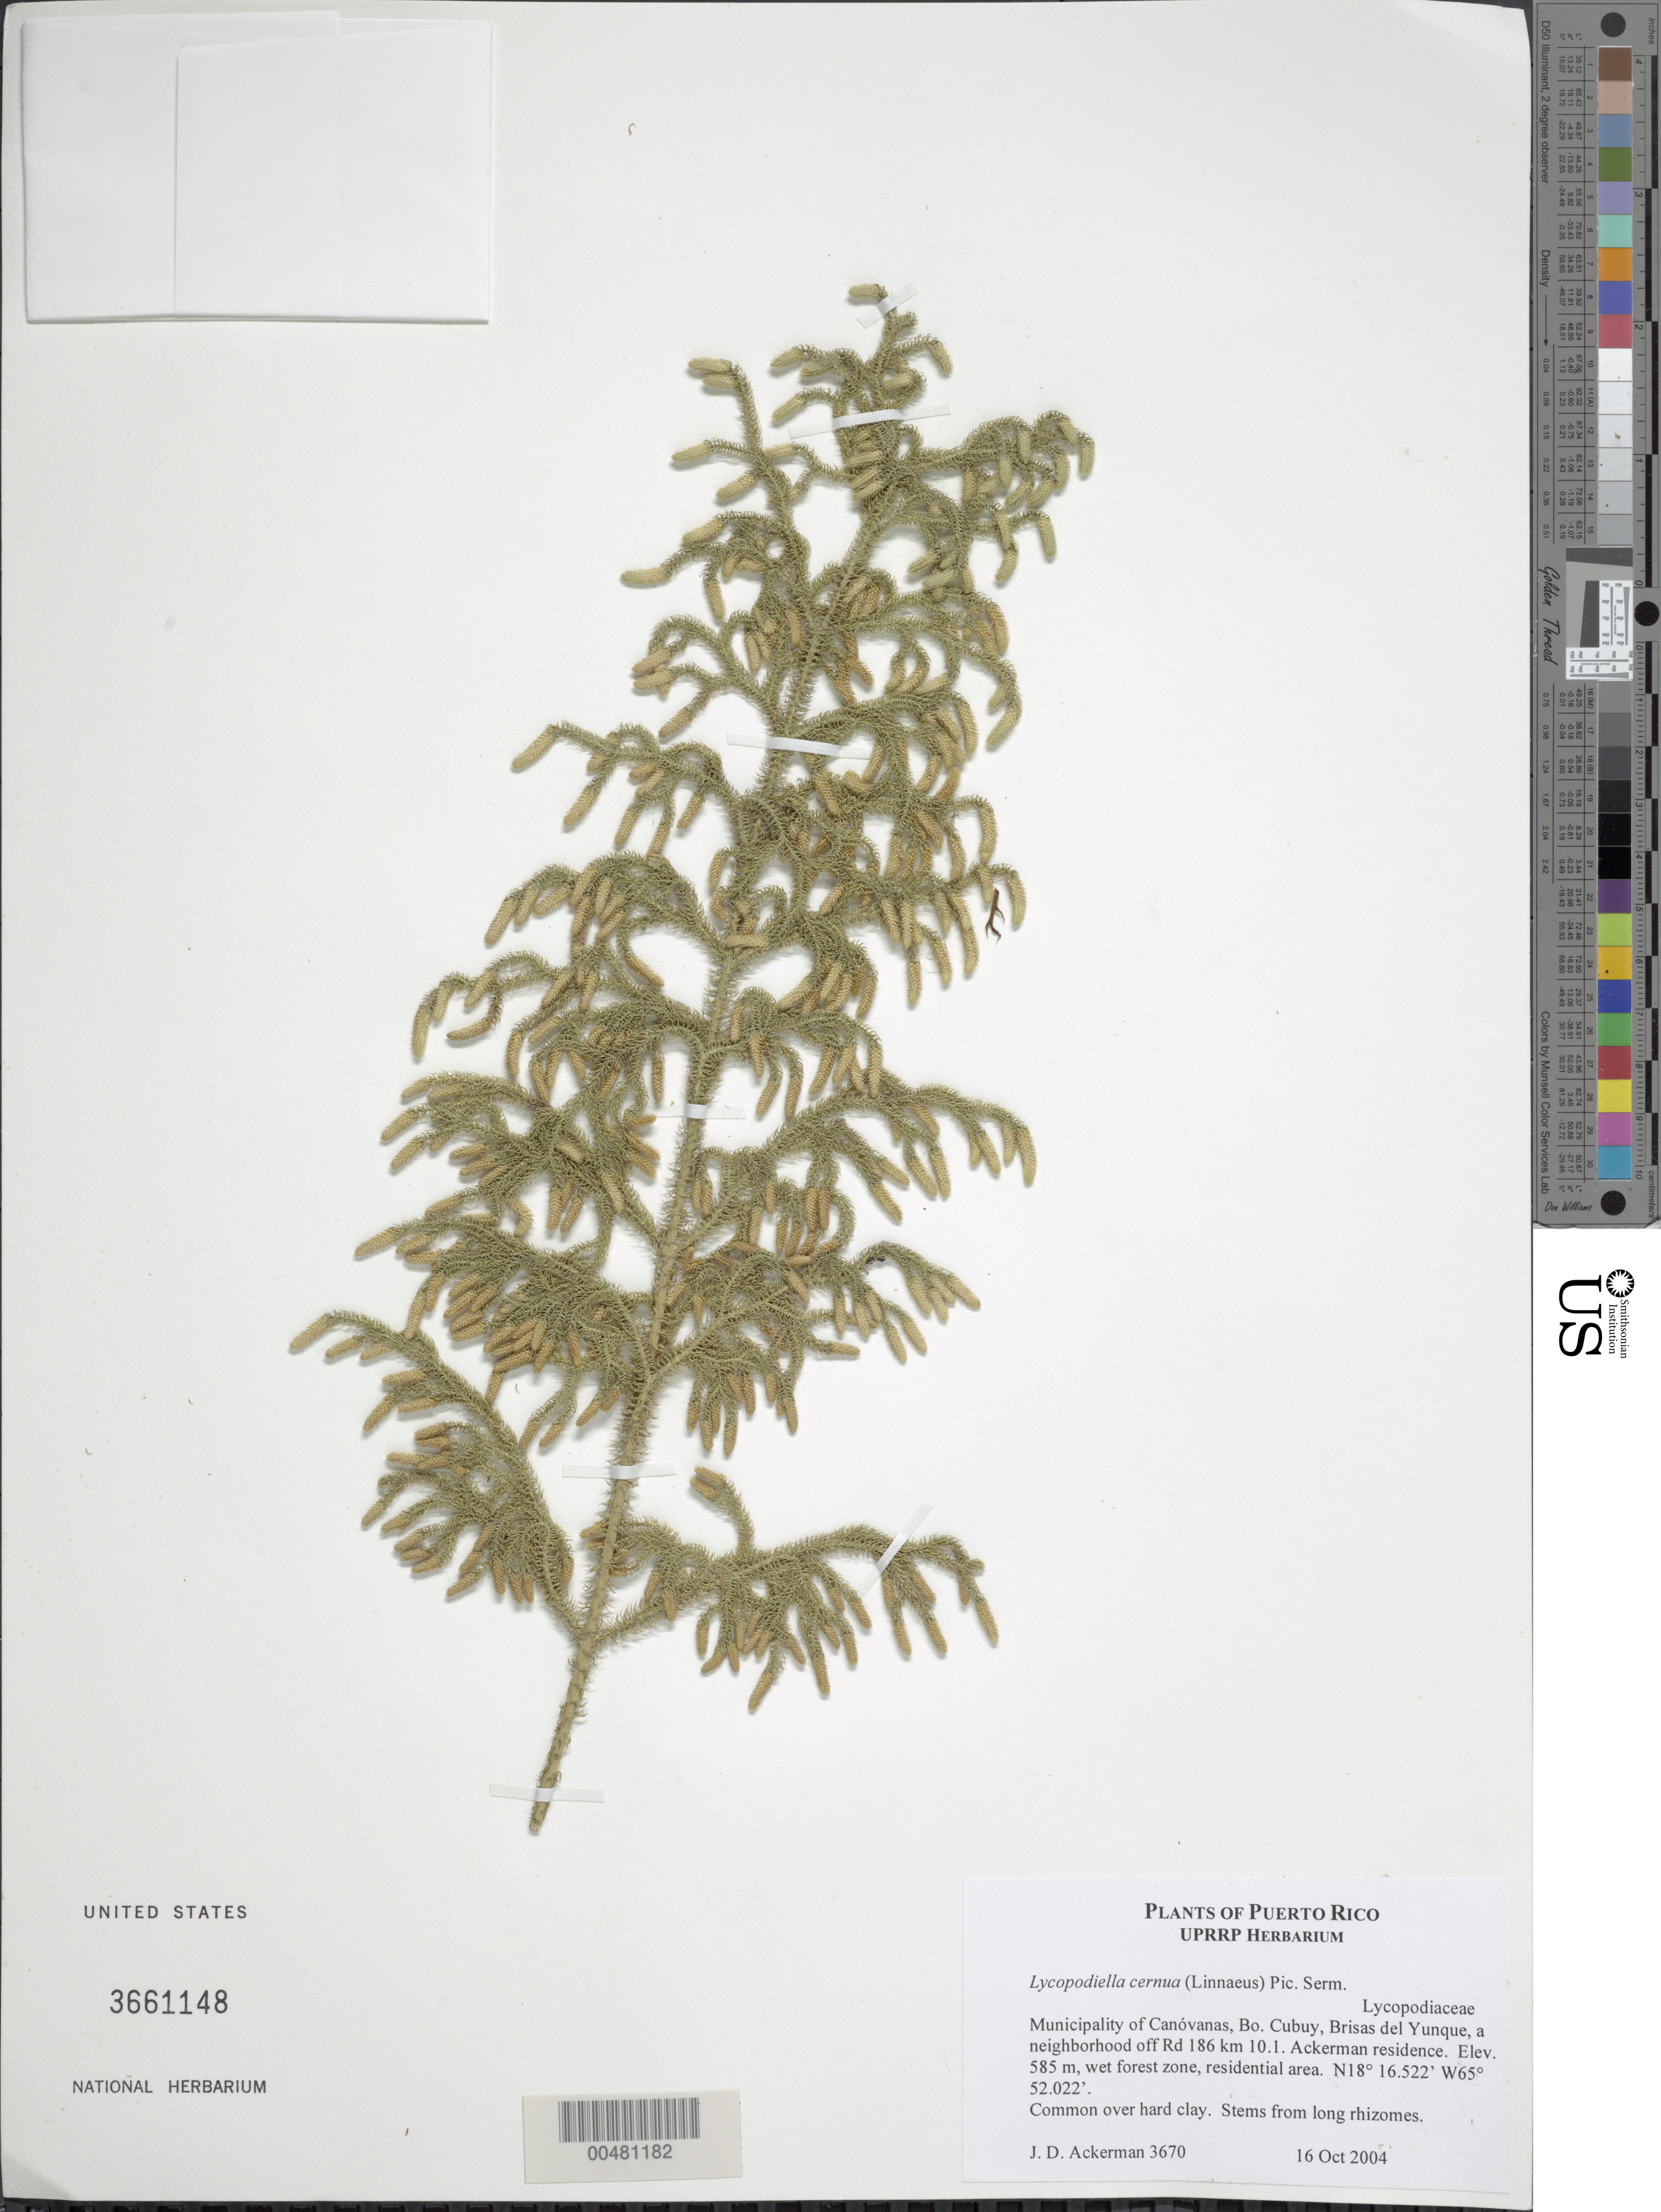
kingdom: Plantae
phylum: Tracheophyta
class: Lycopodiopsida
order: Lycopodiales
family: Lycopodiaceae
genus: Palhinhaea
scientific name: Palhinhaea cernua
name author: (L.) Vasc. & Franco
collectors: J. D. Ackerman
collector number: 3670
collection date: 2004-10-16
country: Puerto Rico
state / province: Canóvanas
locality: Bo. Cubuy, Brisas del Yunque, a neighborhood off Rd. 186, im 10.1. Ackerman residence.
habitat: Wet forest zone. Common over hard clay.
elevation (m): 585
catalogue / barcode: US 3661148